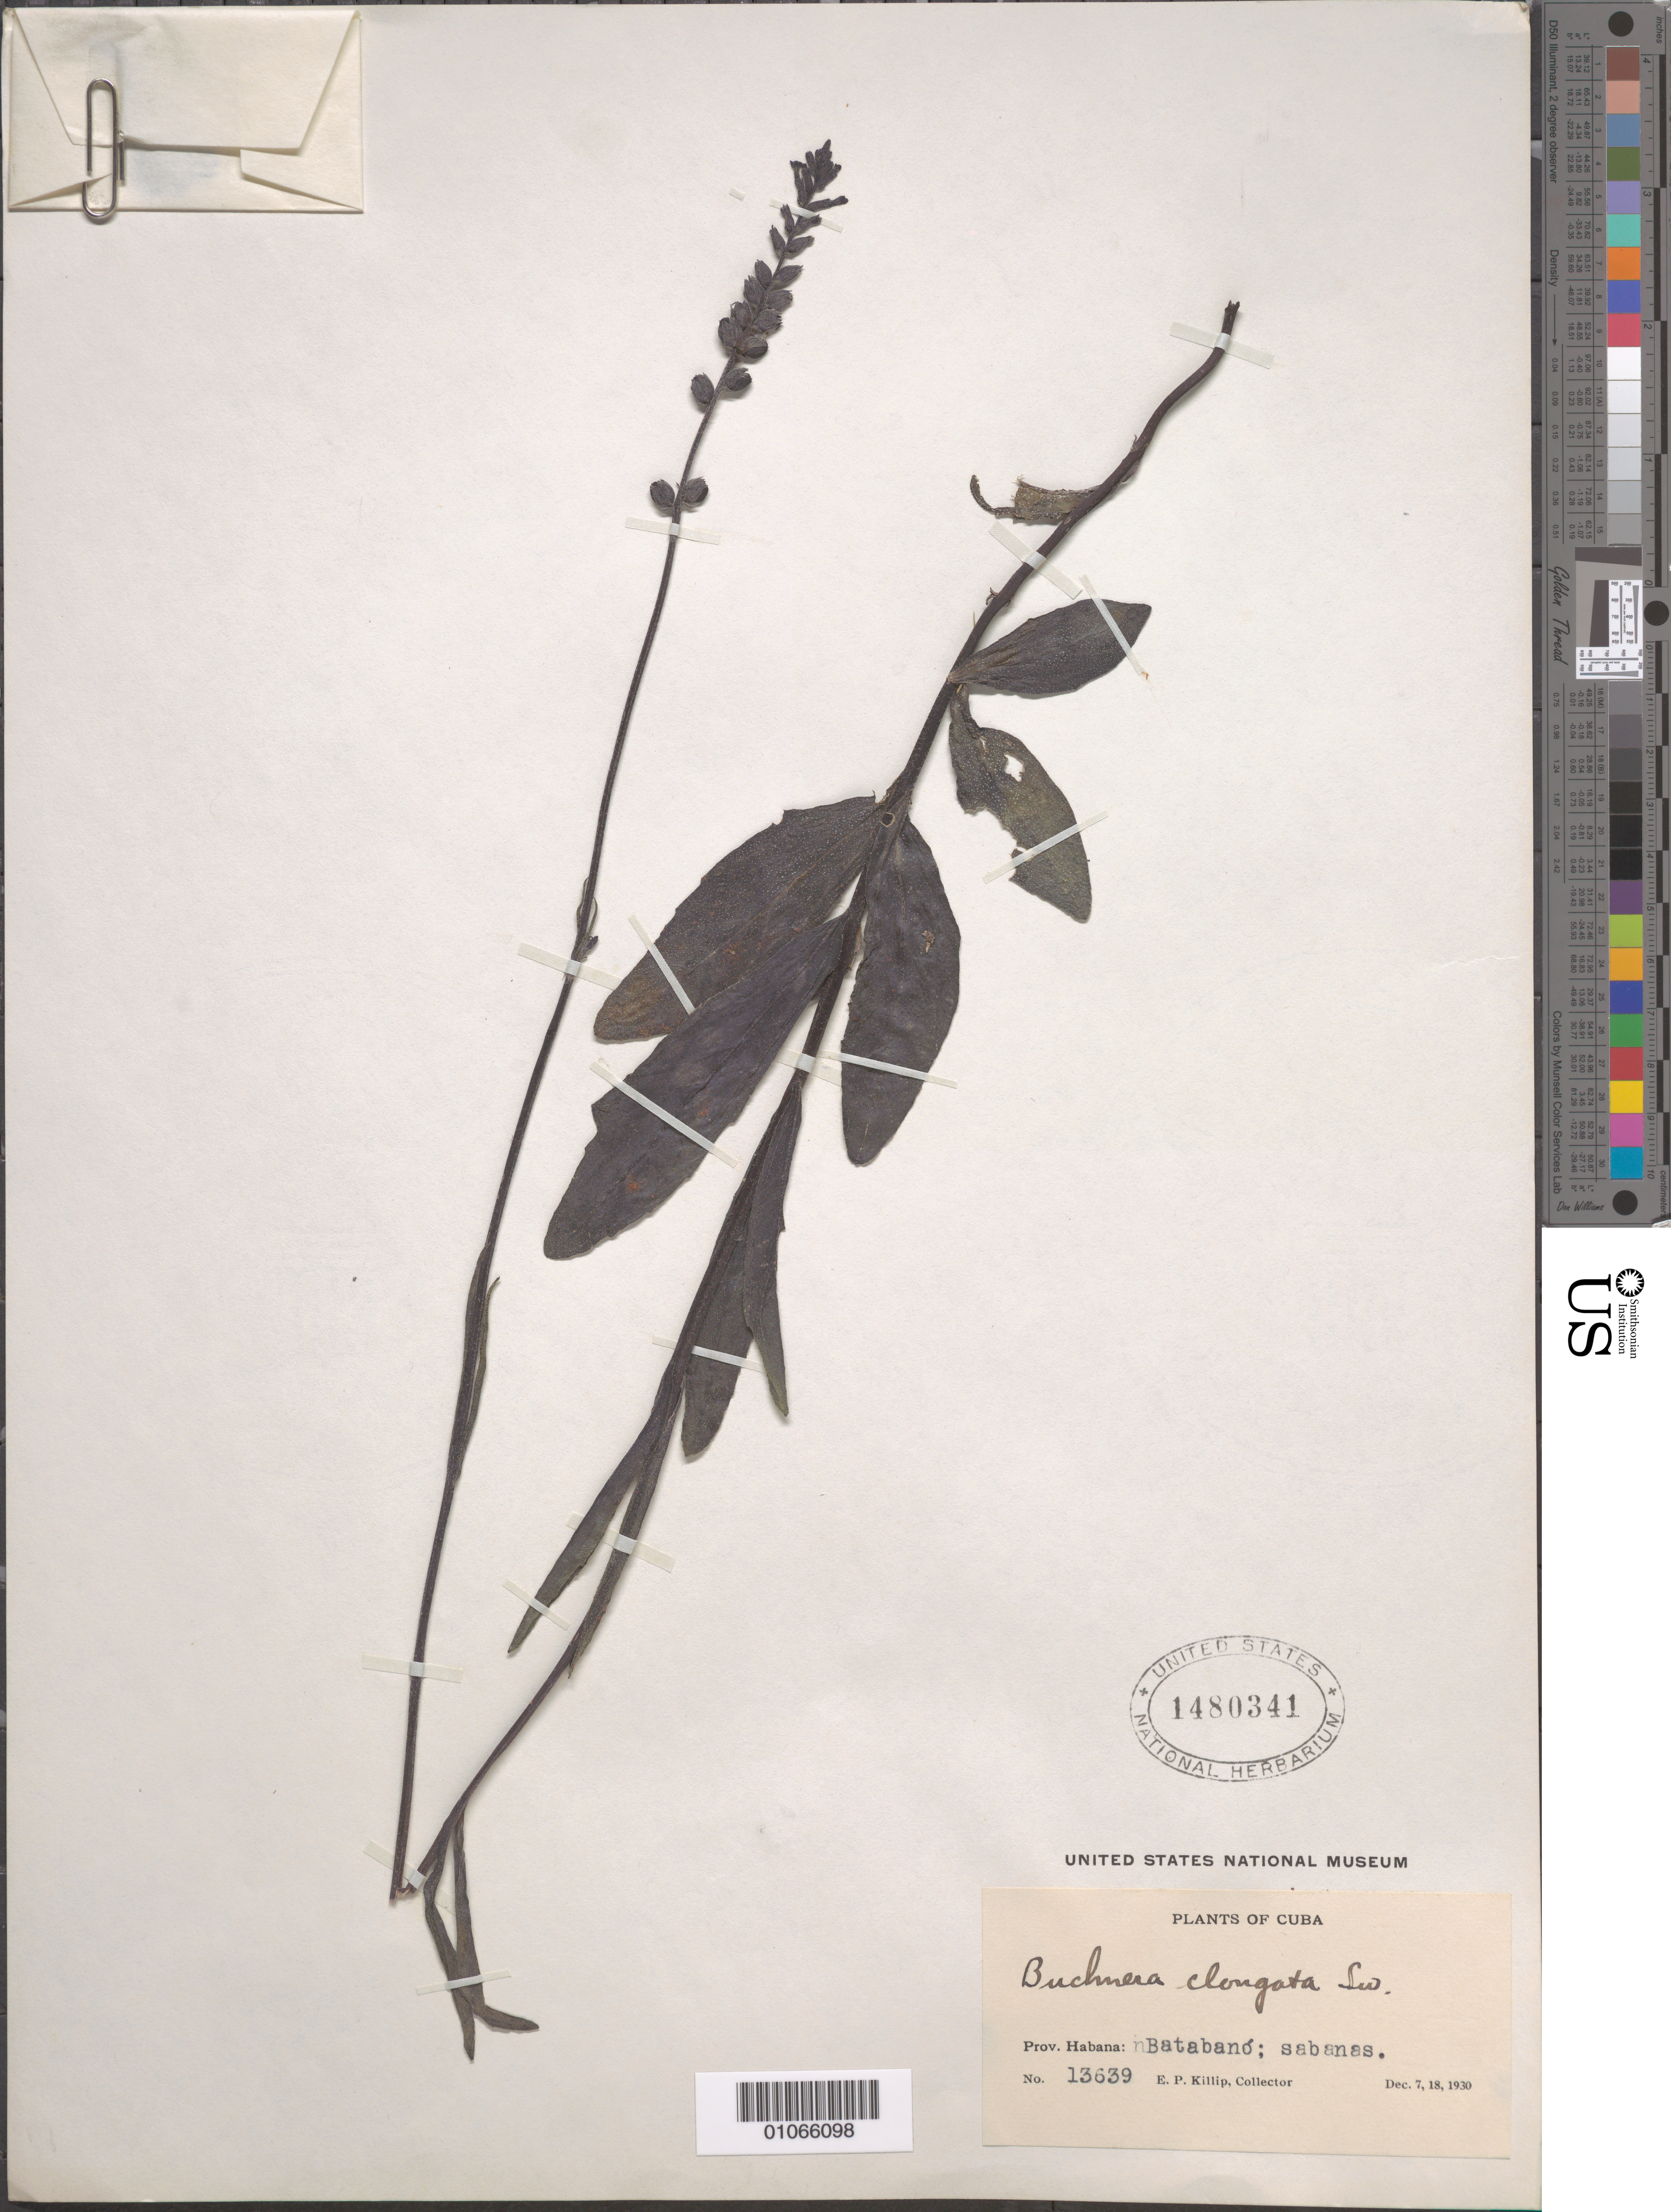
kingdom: Plantae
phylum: Tracheophyta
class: Magnoliopsida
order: Lamiales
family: Orobanchaceae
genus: Buchnera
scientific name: Buchnera elongata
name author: Sw.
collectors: E. P. Killip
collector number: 13639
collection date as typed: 07 Dec 1930 and 18 Dec 1930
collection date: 1930-12-07,1930-12-18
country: Cuba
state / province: La Habana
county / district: Batabanó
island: Cuba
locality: Savannas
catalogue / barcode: US 1480341